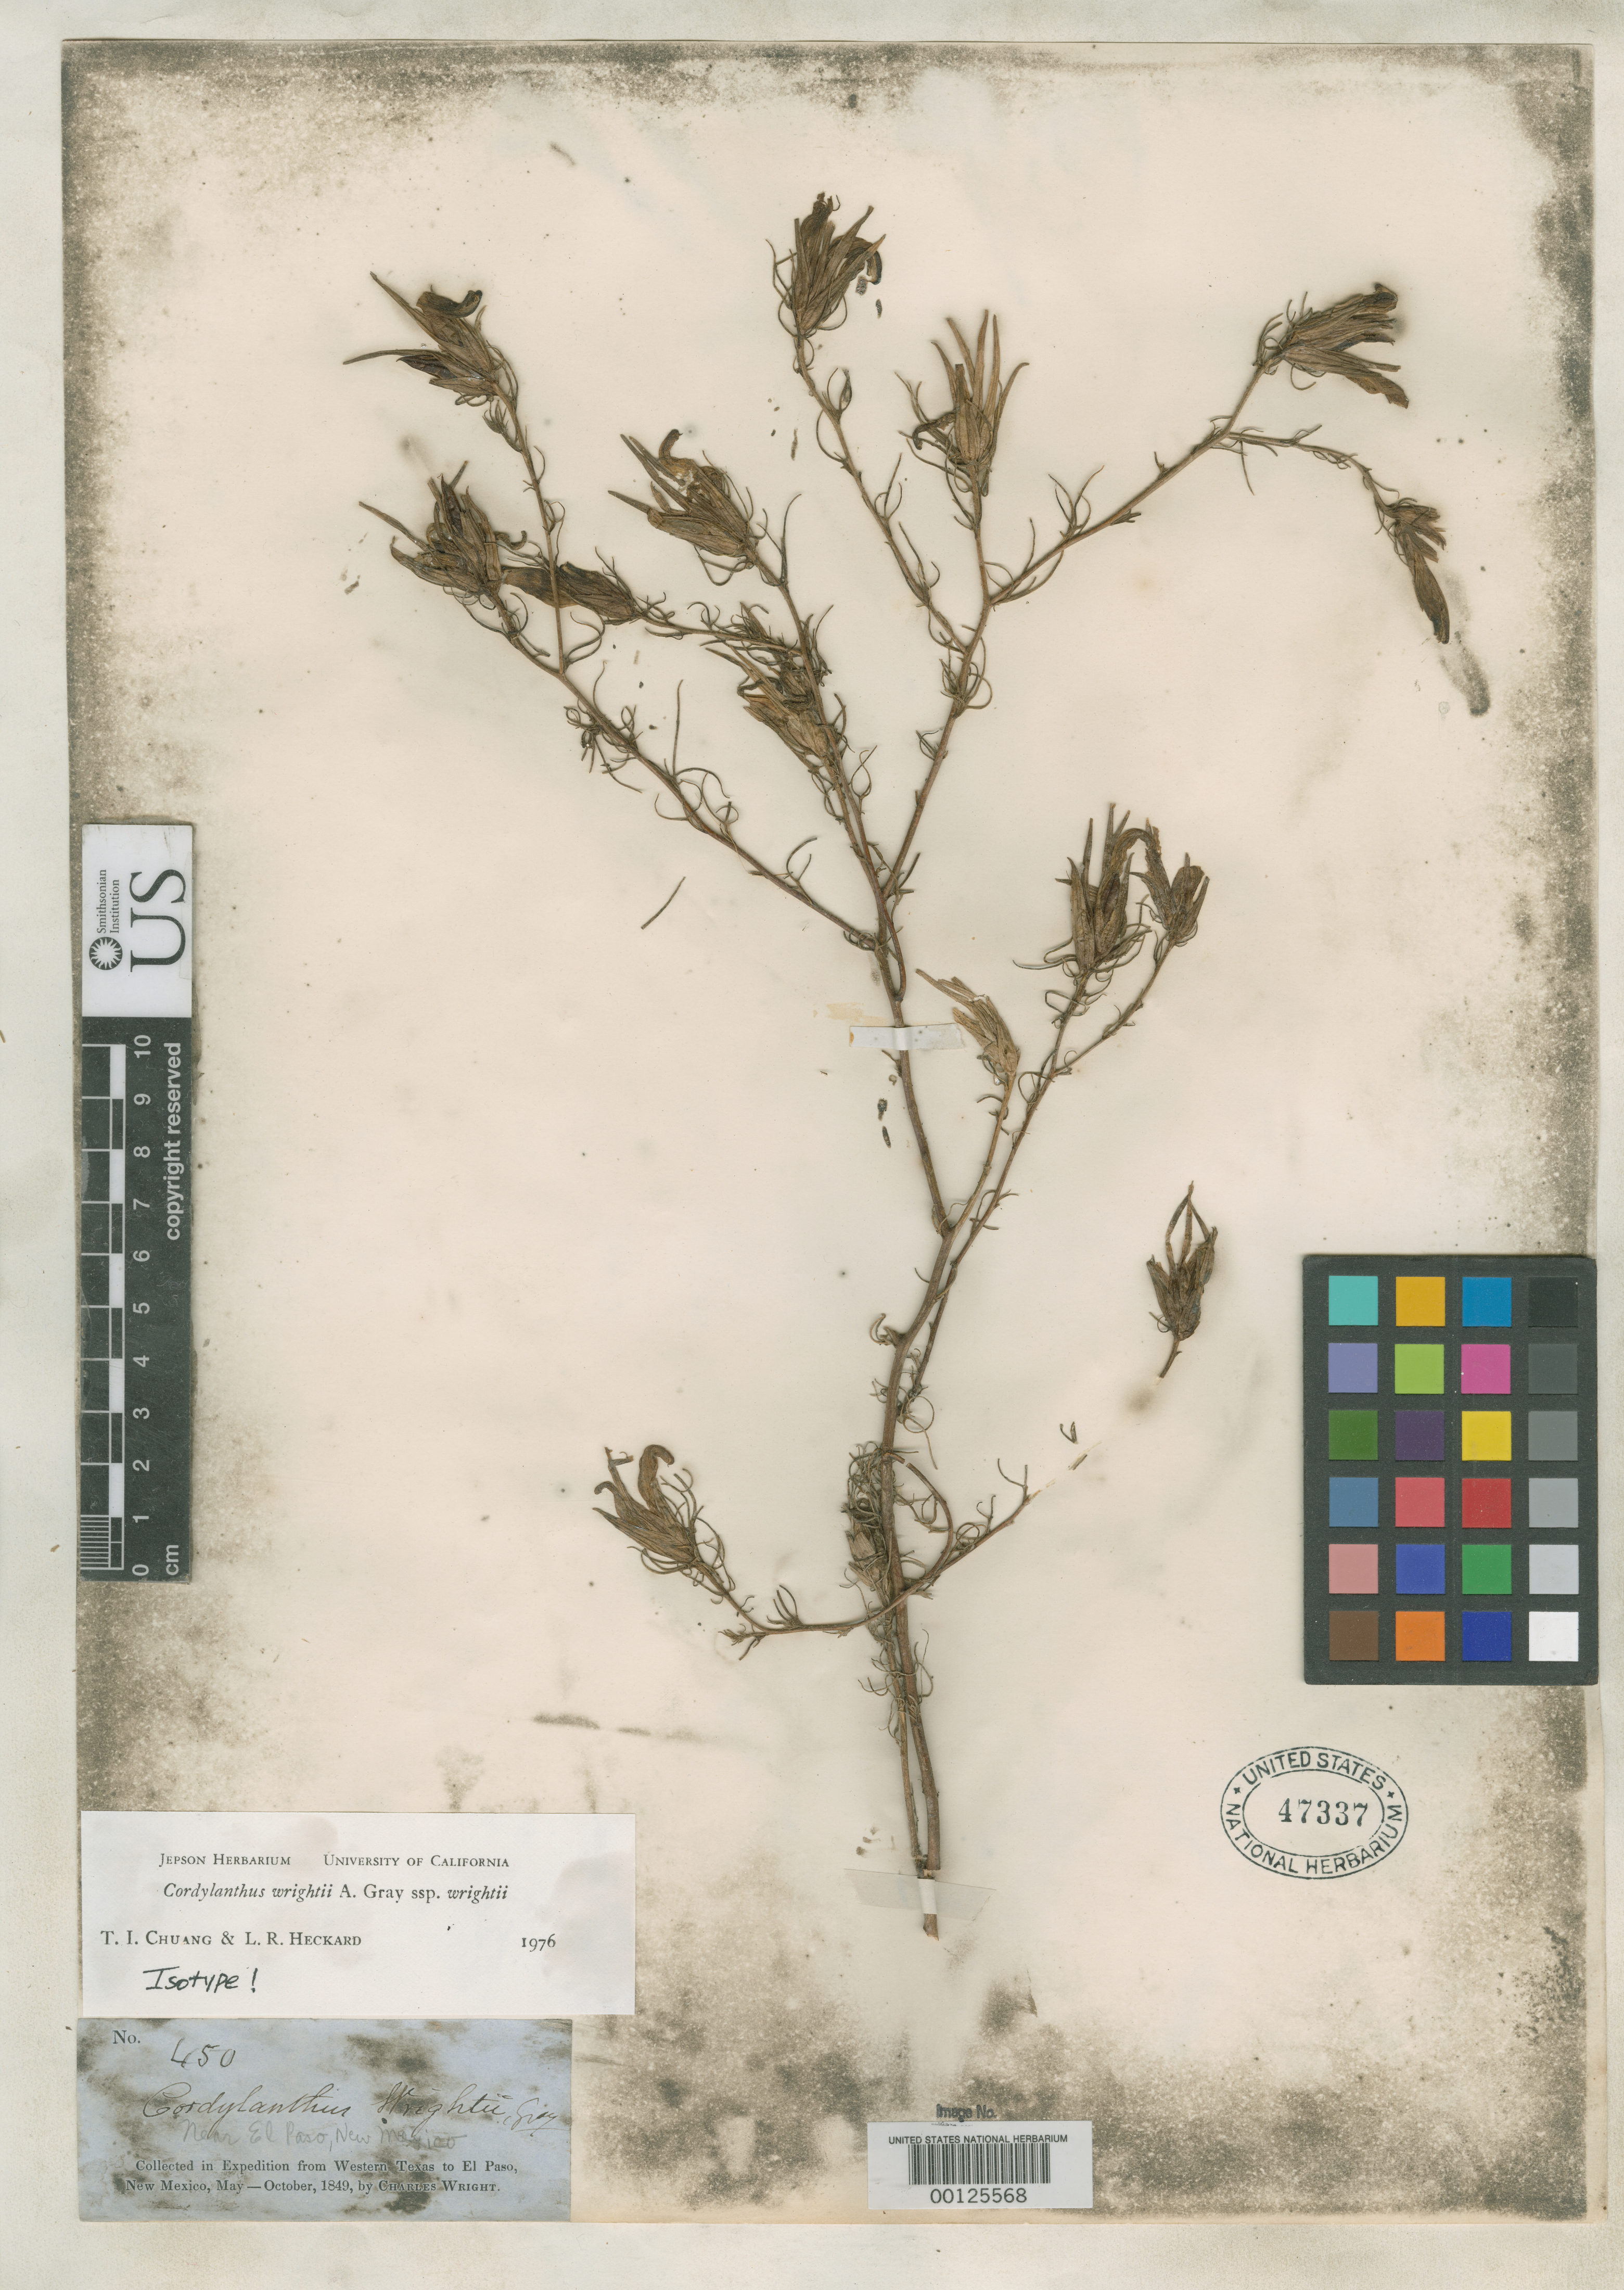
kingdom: Plantae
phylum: Tracheophyta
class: Magnoliopsida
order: Lamiales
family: Orobanchaceae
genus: Cordylanthus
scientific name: Cordylanthus wrightii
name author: A. Gray in Emory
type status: Isotype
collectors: C. Wright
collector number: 450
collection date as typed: Oct 1849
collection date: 1849-10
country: United States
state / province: Texas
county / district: El Paso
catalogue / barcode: US 47337